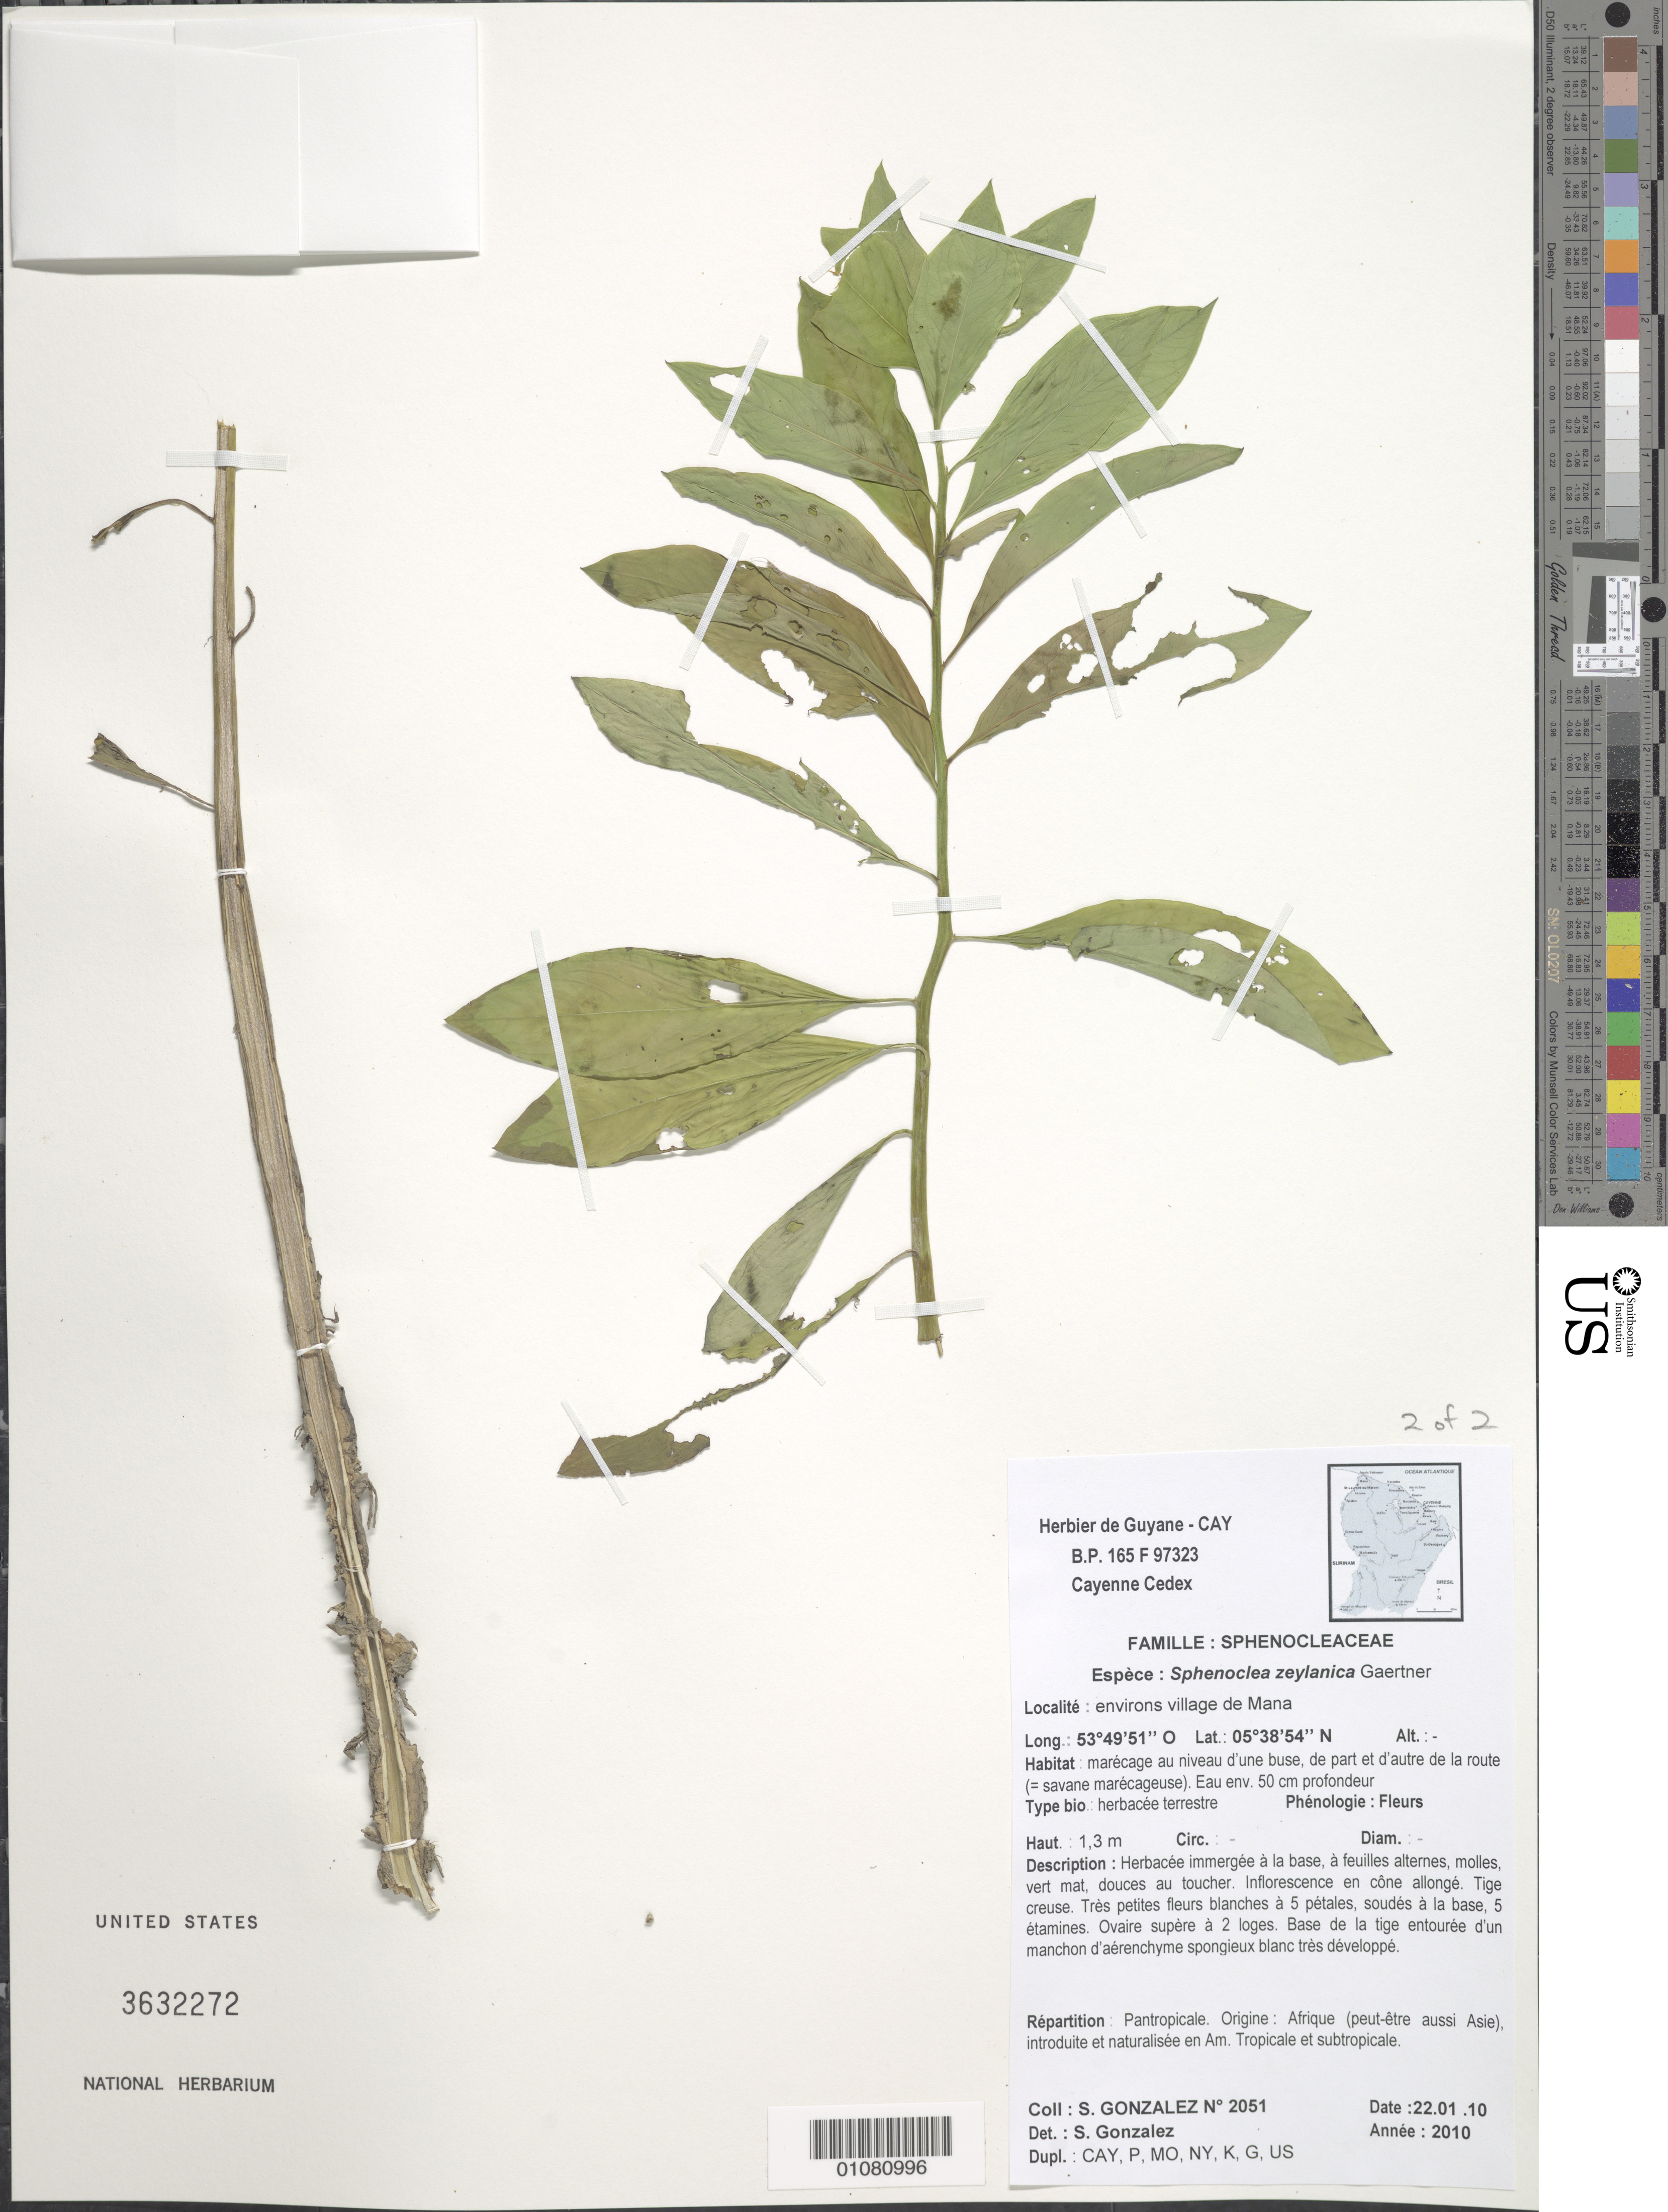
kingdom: Plantae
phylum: Tracheophyta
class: Magnoliopsida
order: Solanales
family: Sphenocleaceae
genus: Sphenoclea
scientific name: Sphenoclea zeylanica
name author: Gaertn.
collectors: S. Gonzalez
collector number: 2051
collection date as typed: Transcribed d/m/y: 22/1/10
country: French Guiana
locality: Environs village de Mana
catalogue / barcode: US 3632272